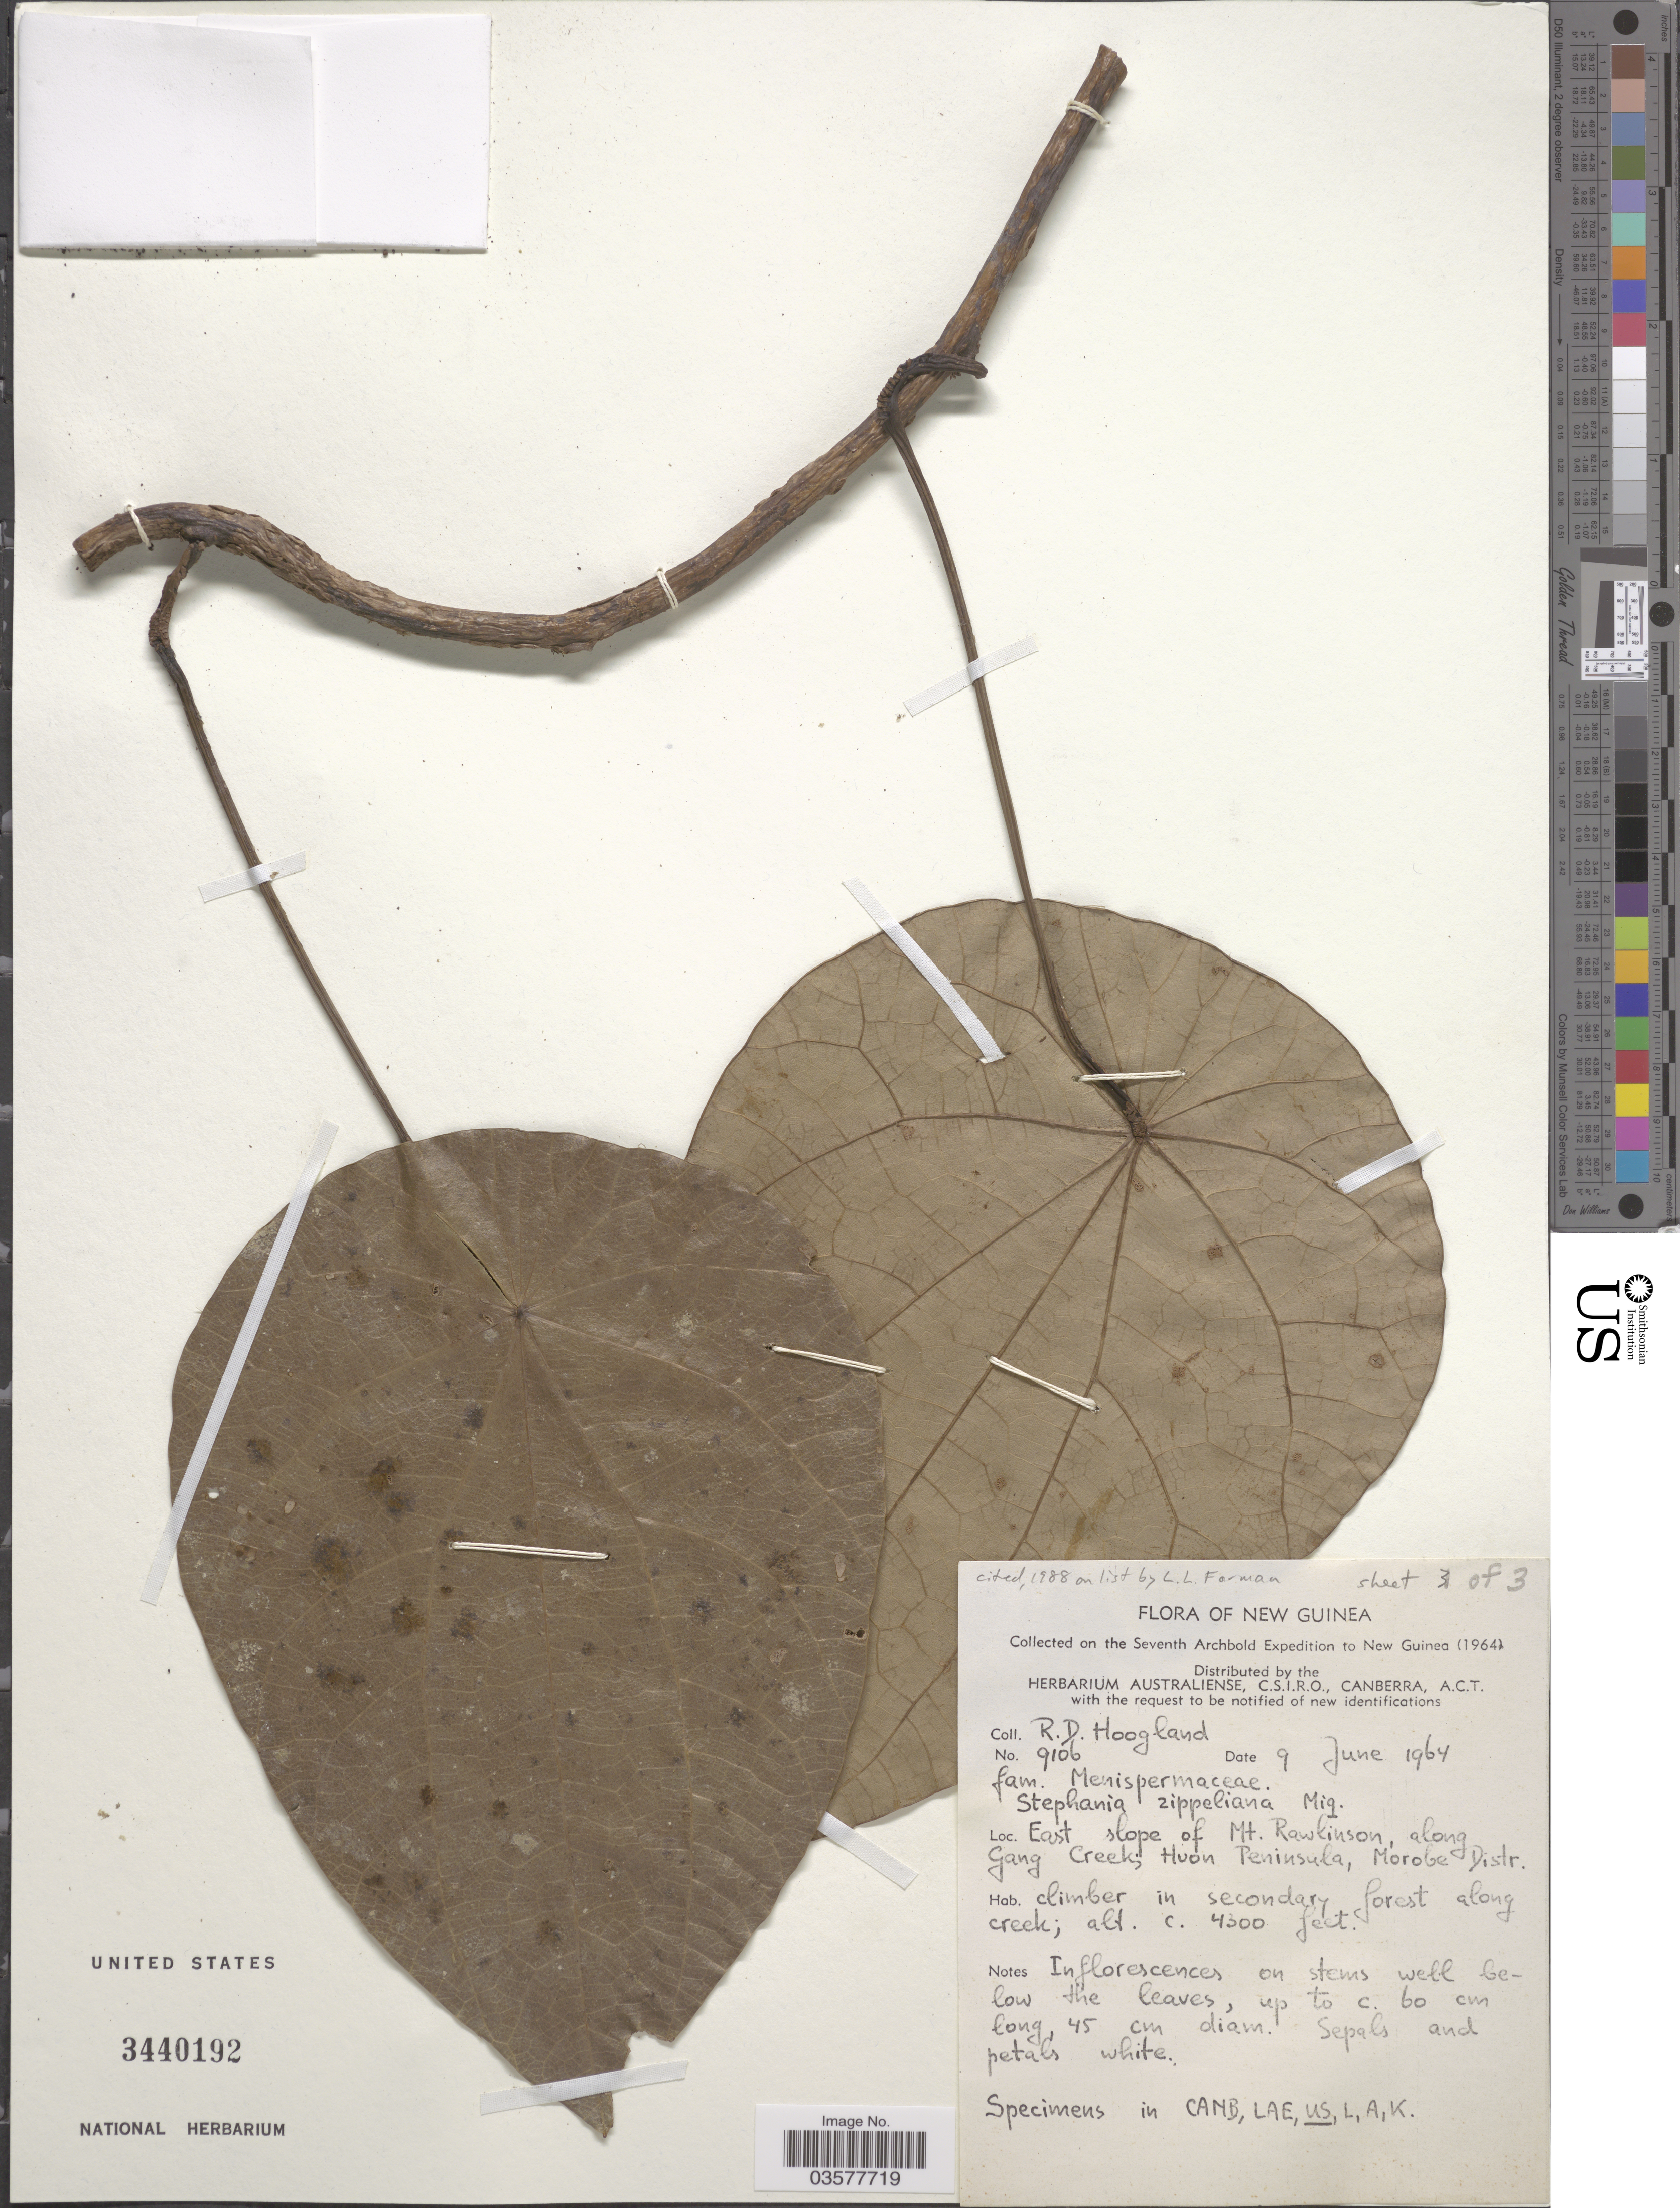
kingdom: Plantae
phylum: Tracheophyta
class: Magnoliopsida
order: Ranunculales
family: Menispermaceae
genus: Stephania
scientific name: Stephania zippeliana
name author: Miq.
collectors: R. D. Hoogland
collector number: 9106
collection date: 1964-06-09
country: Papua New Guinea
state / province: Morobe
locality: New Guinea. East slope of Mt. Rawlinson, along Gang Creek; Huon Peninsula, Morobe Distr.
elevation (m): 1311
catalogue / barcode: US 3440192